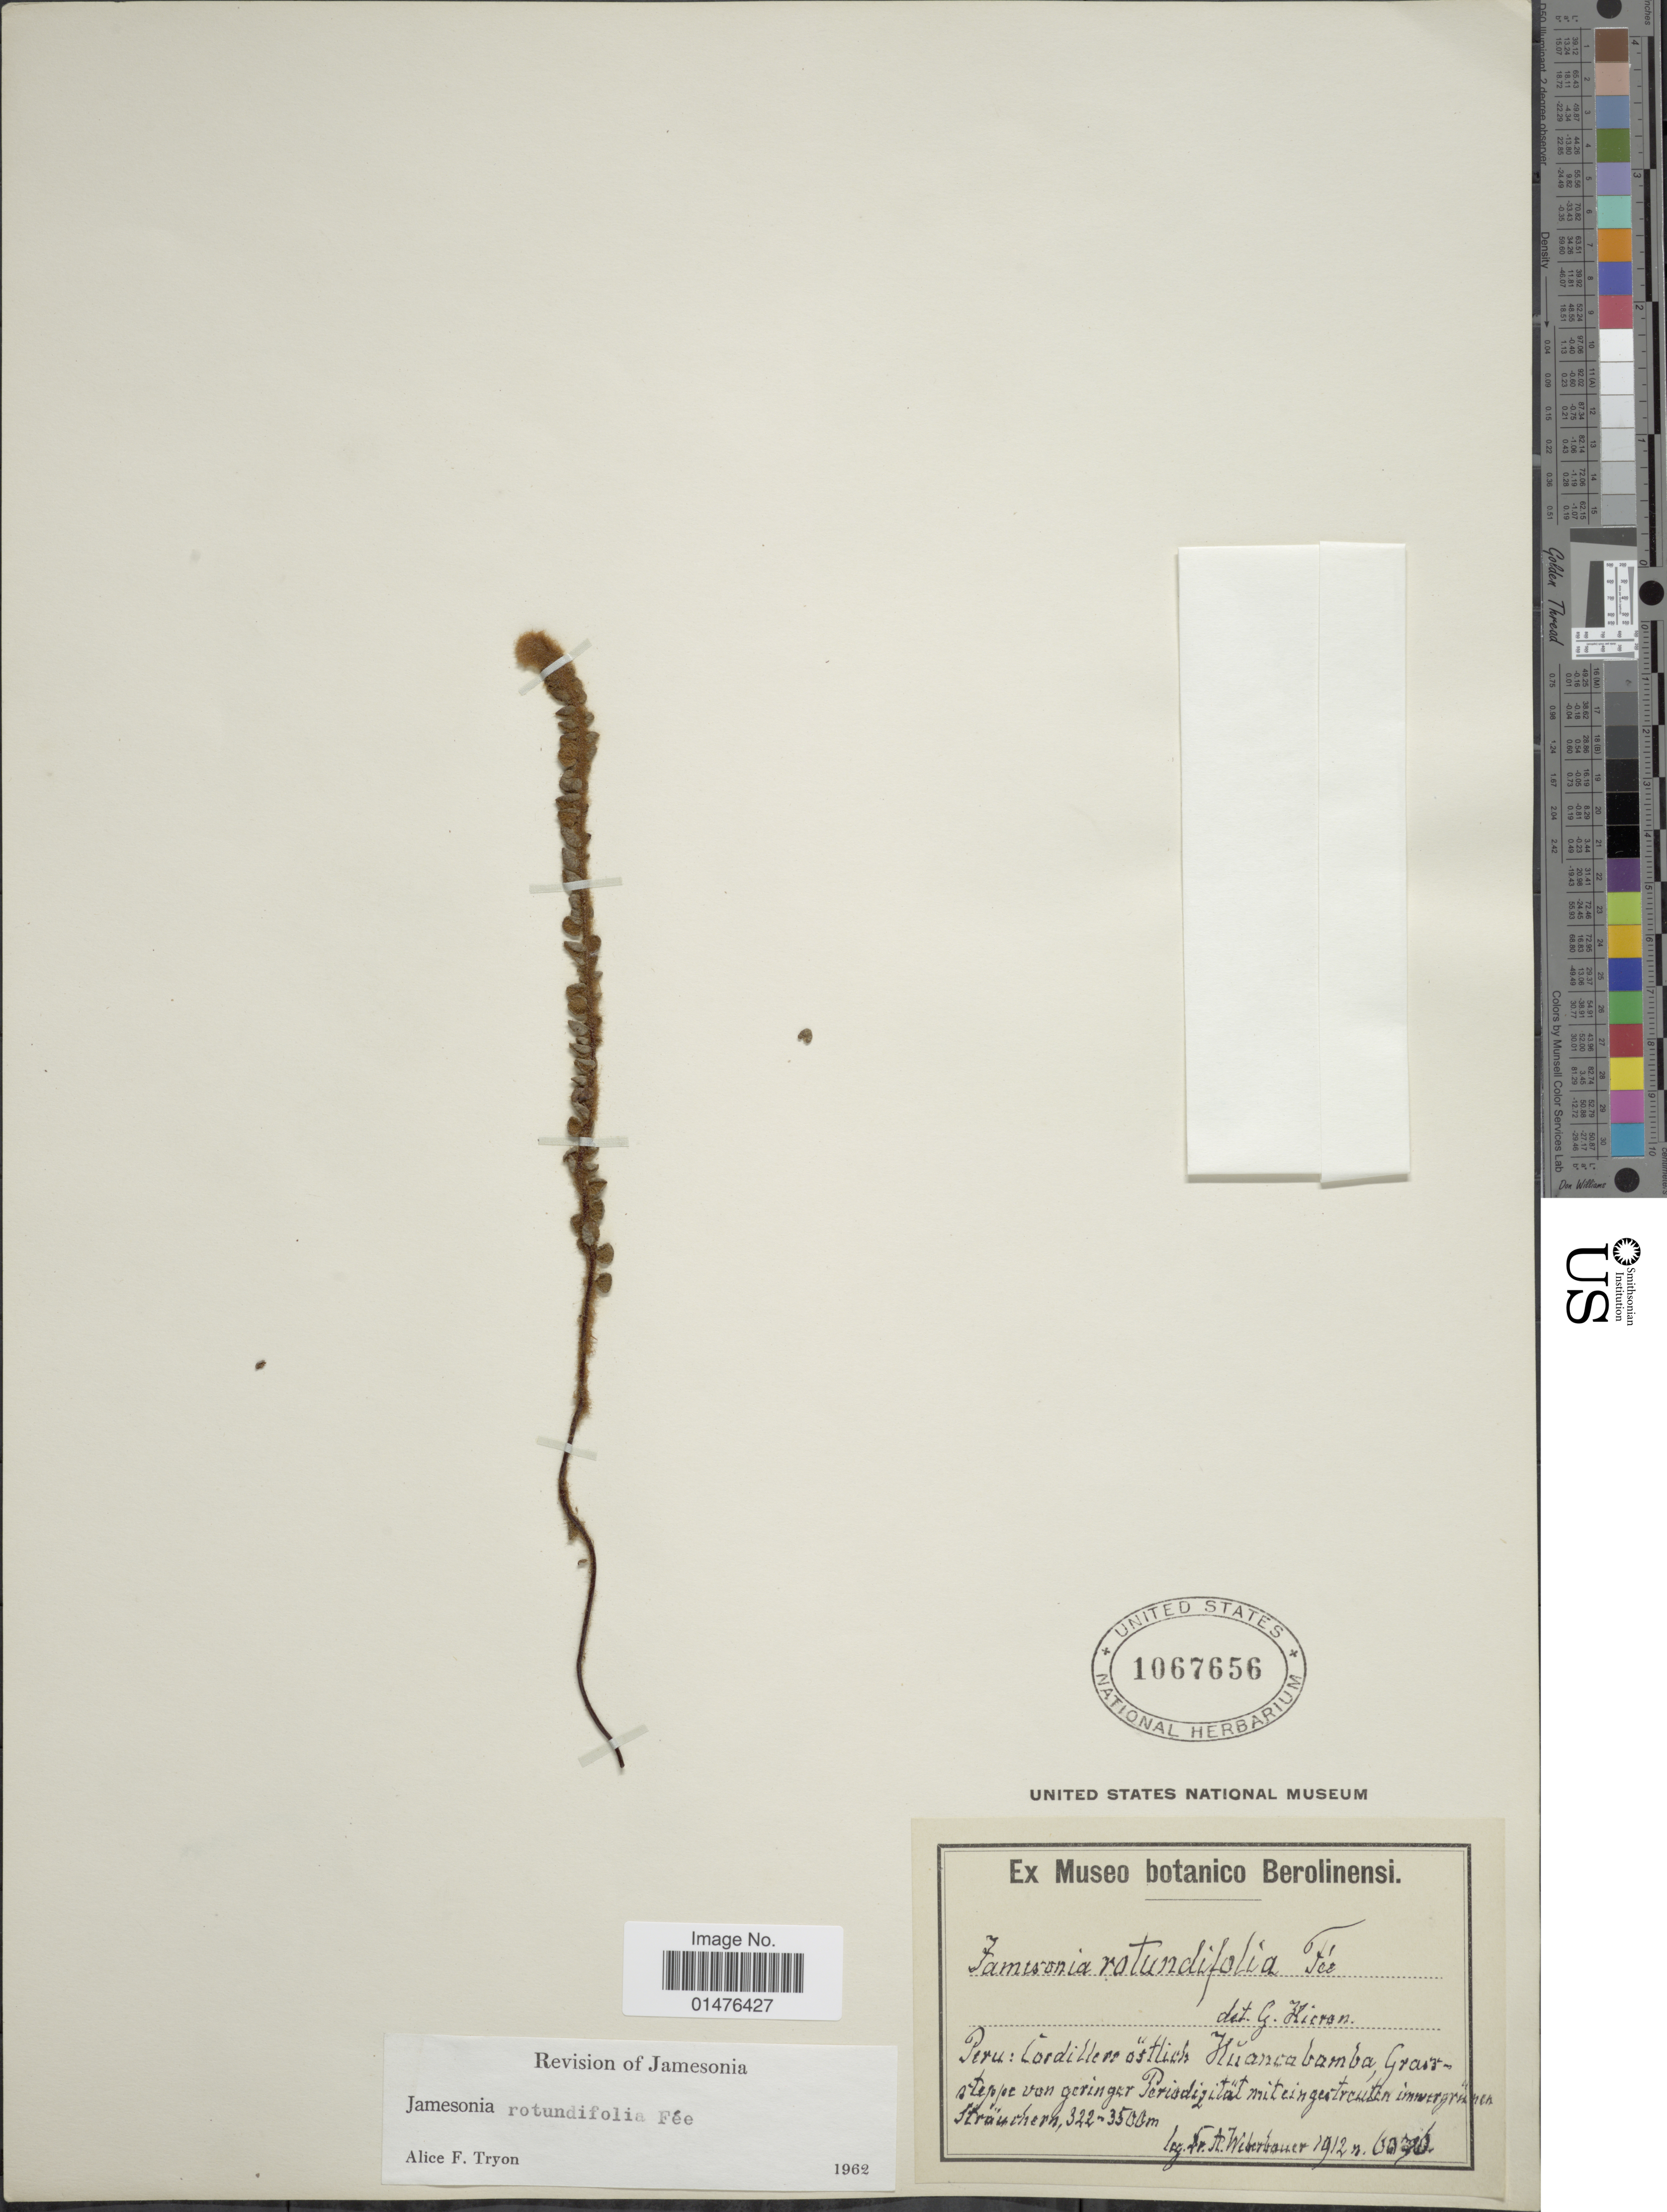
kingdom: Plantae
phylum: Tracheophyta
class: Polypodiopsida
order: Polypodiales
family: Pteridaceae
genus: Jamesonia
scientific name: Jamesonia rotundifolia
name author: Fée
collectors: A. Weberbauer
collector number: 6076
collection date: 1912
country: Peru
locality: Cordillera östlich Huancabamba.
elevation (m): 3220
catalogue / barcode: US 1067656